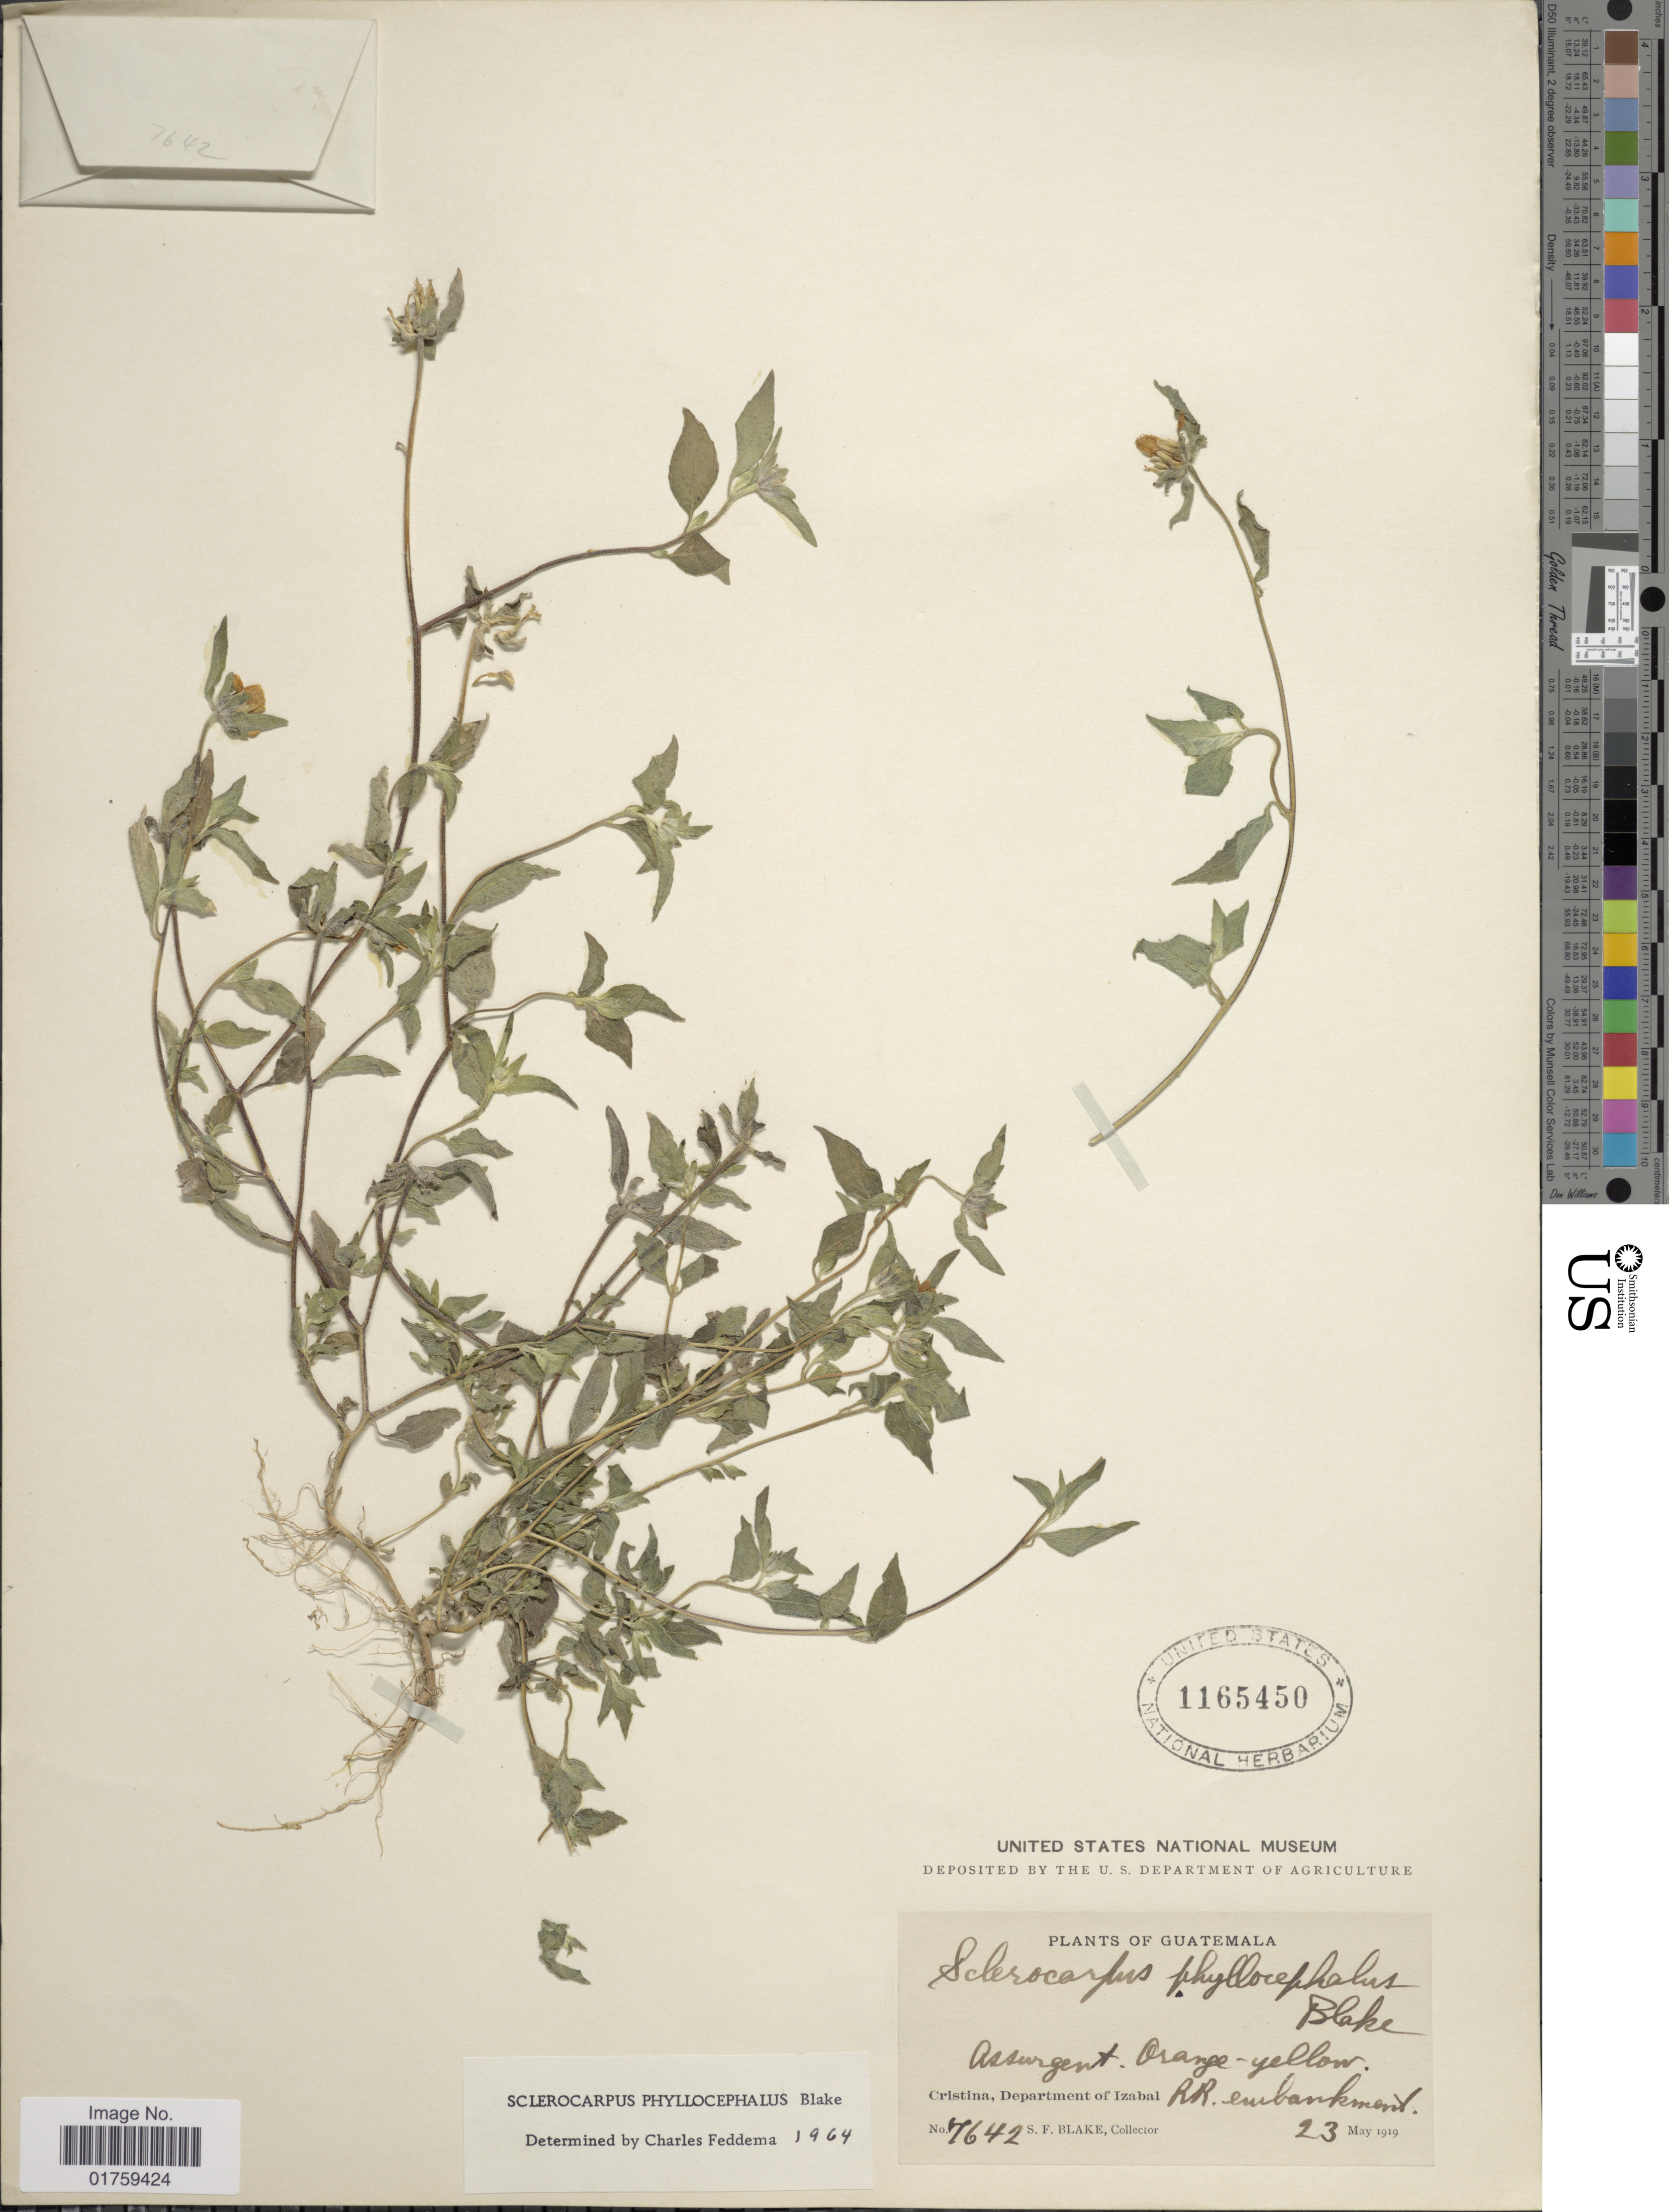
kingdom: Plantae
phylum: Tracheophyta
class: Magnoliopsida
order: Asterales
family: Asteraceae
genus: Sclerocarpus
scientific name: Sclerocarpus phyllocephalus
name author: S.F. Blake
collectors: S. Blake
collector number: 7642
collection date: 1919-05-23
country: Guatemala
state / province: Izabal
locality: Cristina, Department of Izabal RR. embankment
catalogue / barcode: US 1165450